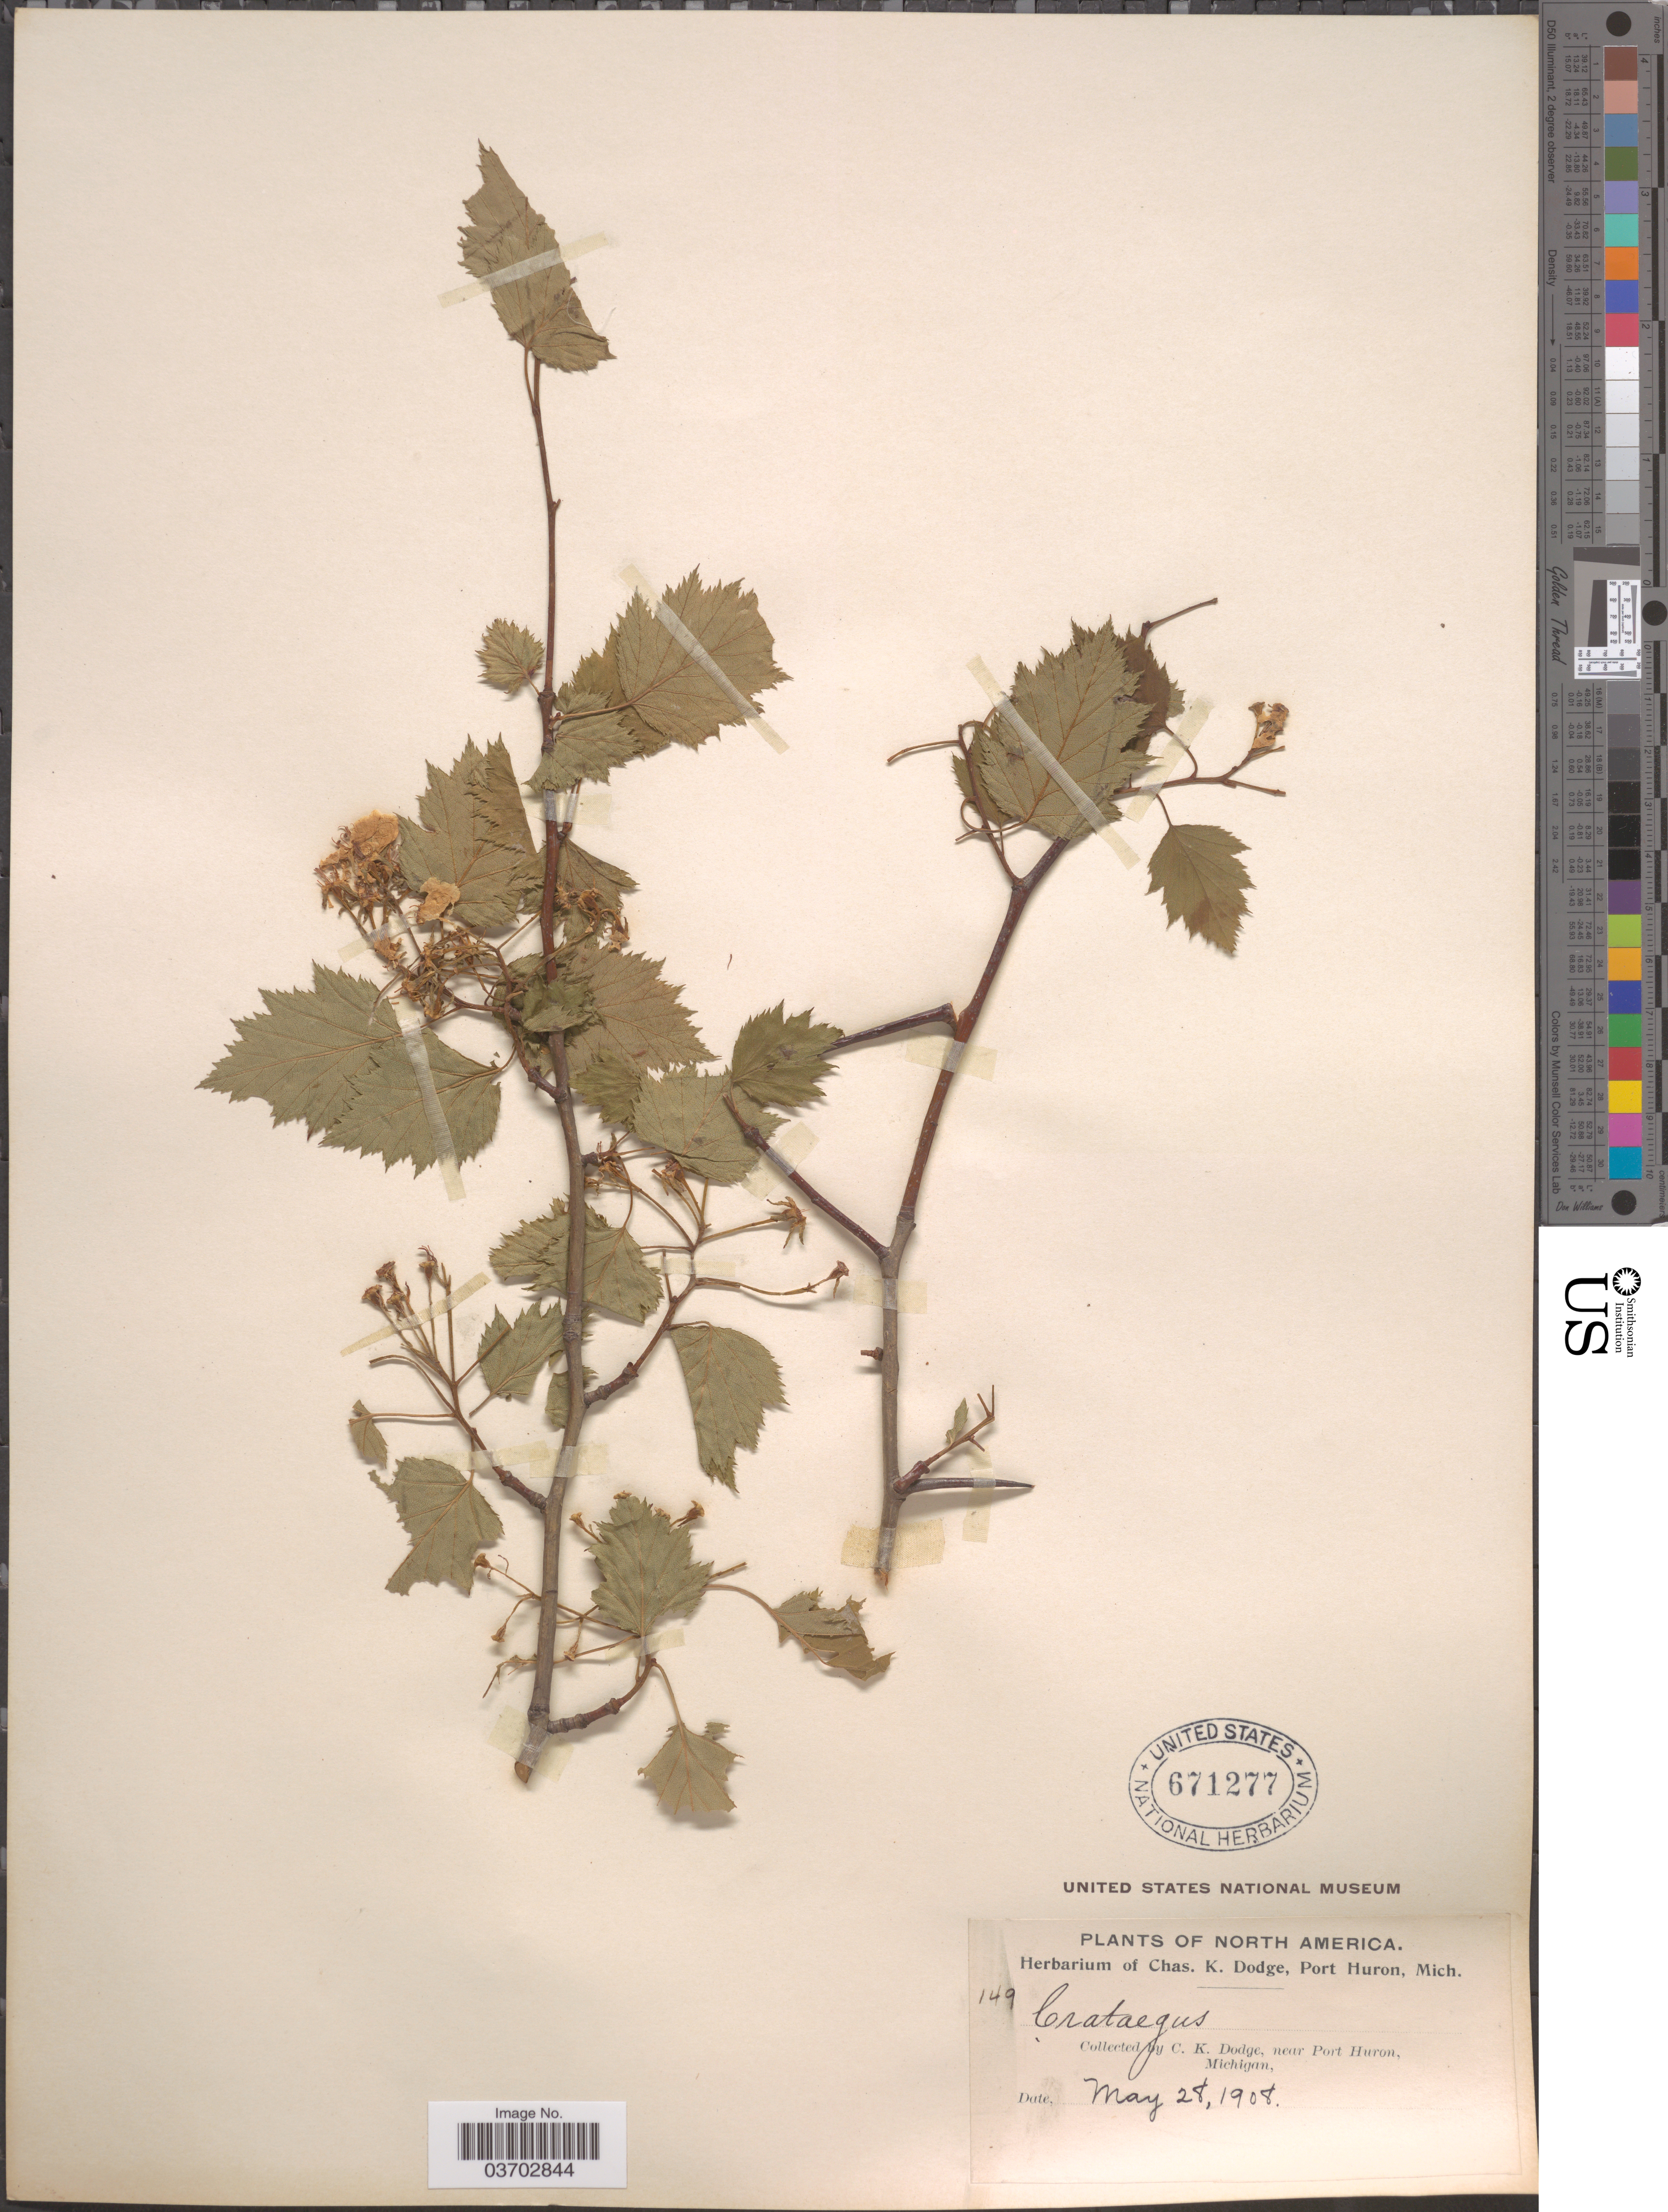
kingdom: Plantae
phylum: Tracheophyta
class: Magnoliopsida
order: Rosales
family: Rosaceae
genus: Crataegus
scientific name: Crataegus sp.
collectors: C. K. Dodge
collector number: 149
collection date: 1908-05-28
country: United States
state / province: Michigan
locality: Near Port Huron.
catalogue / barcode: US 671277